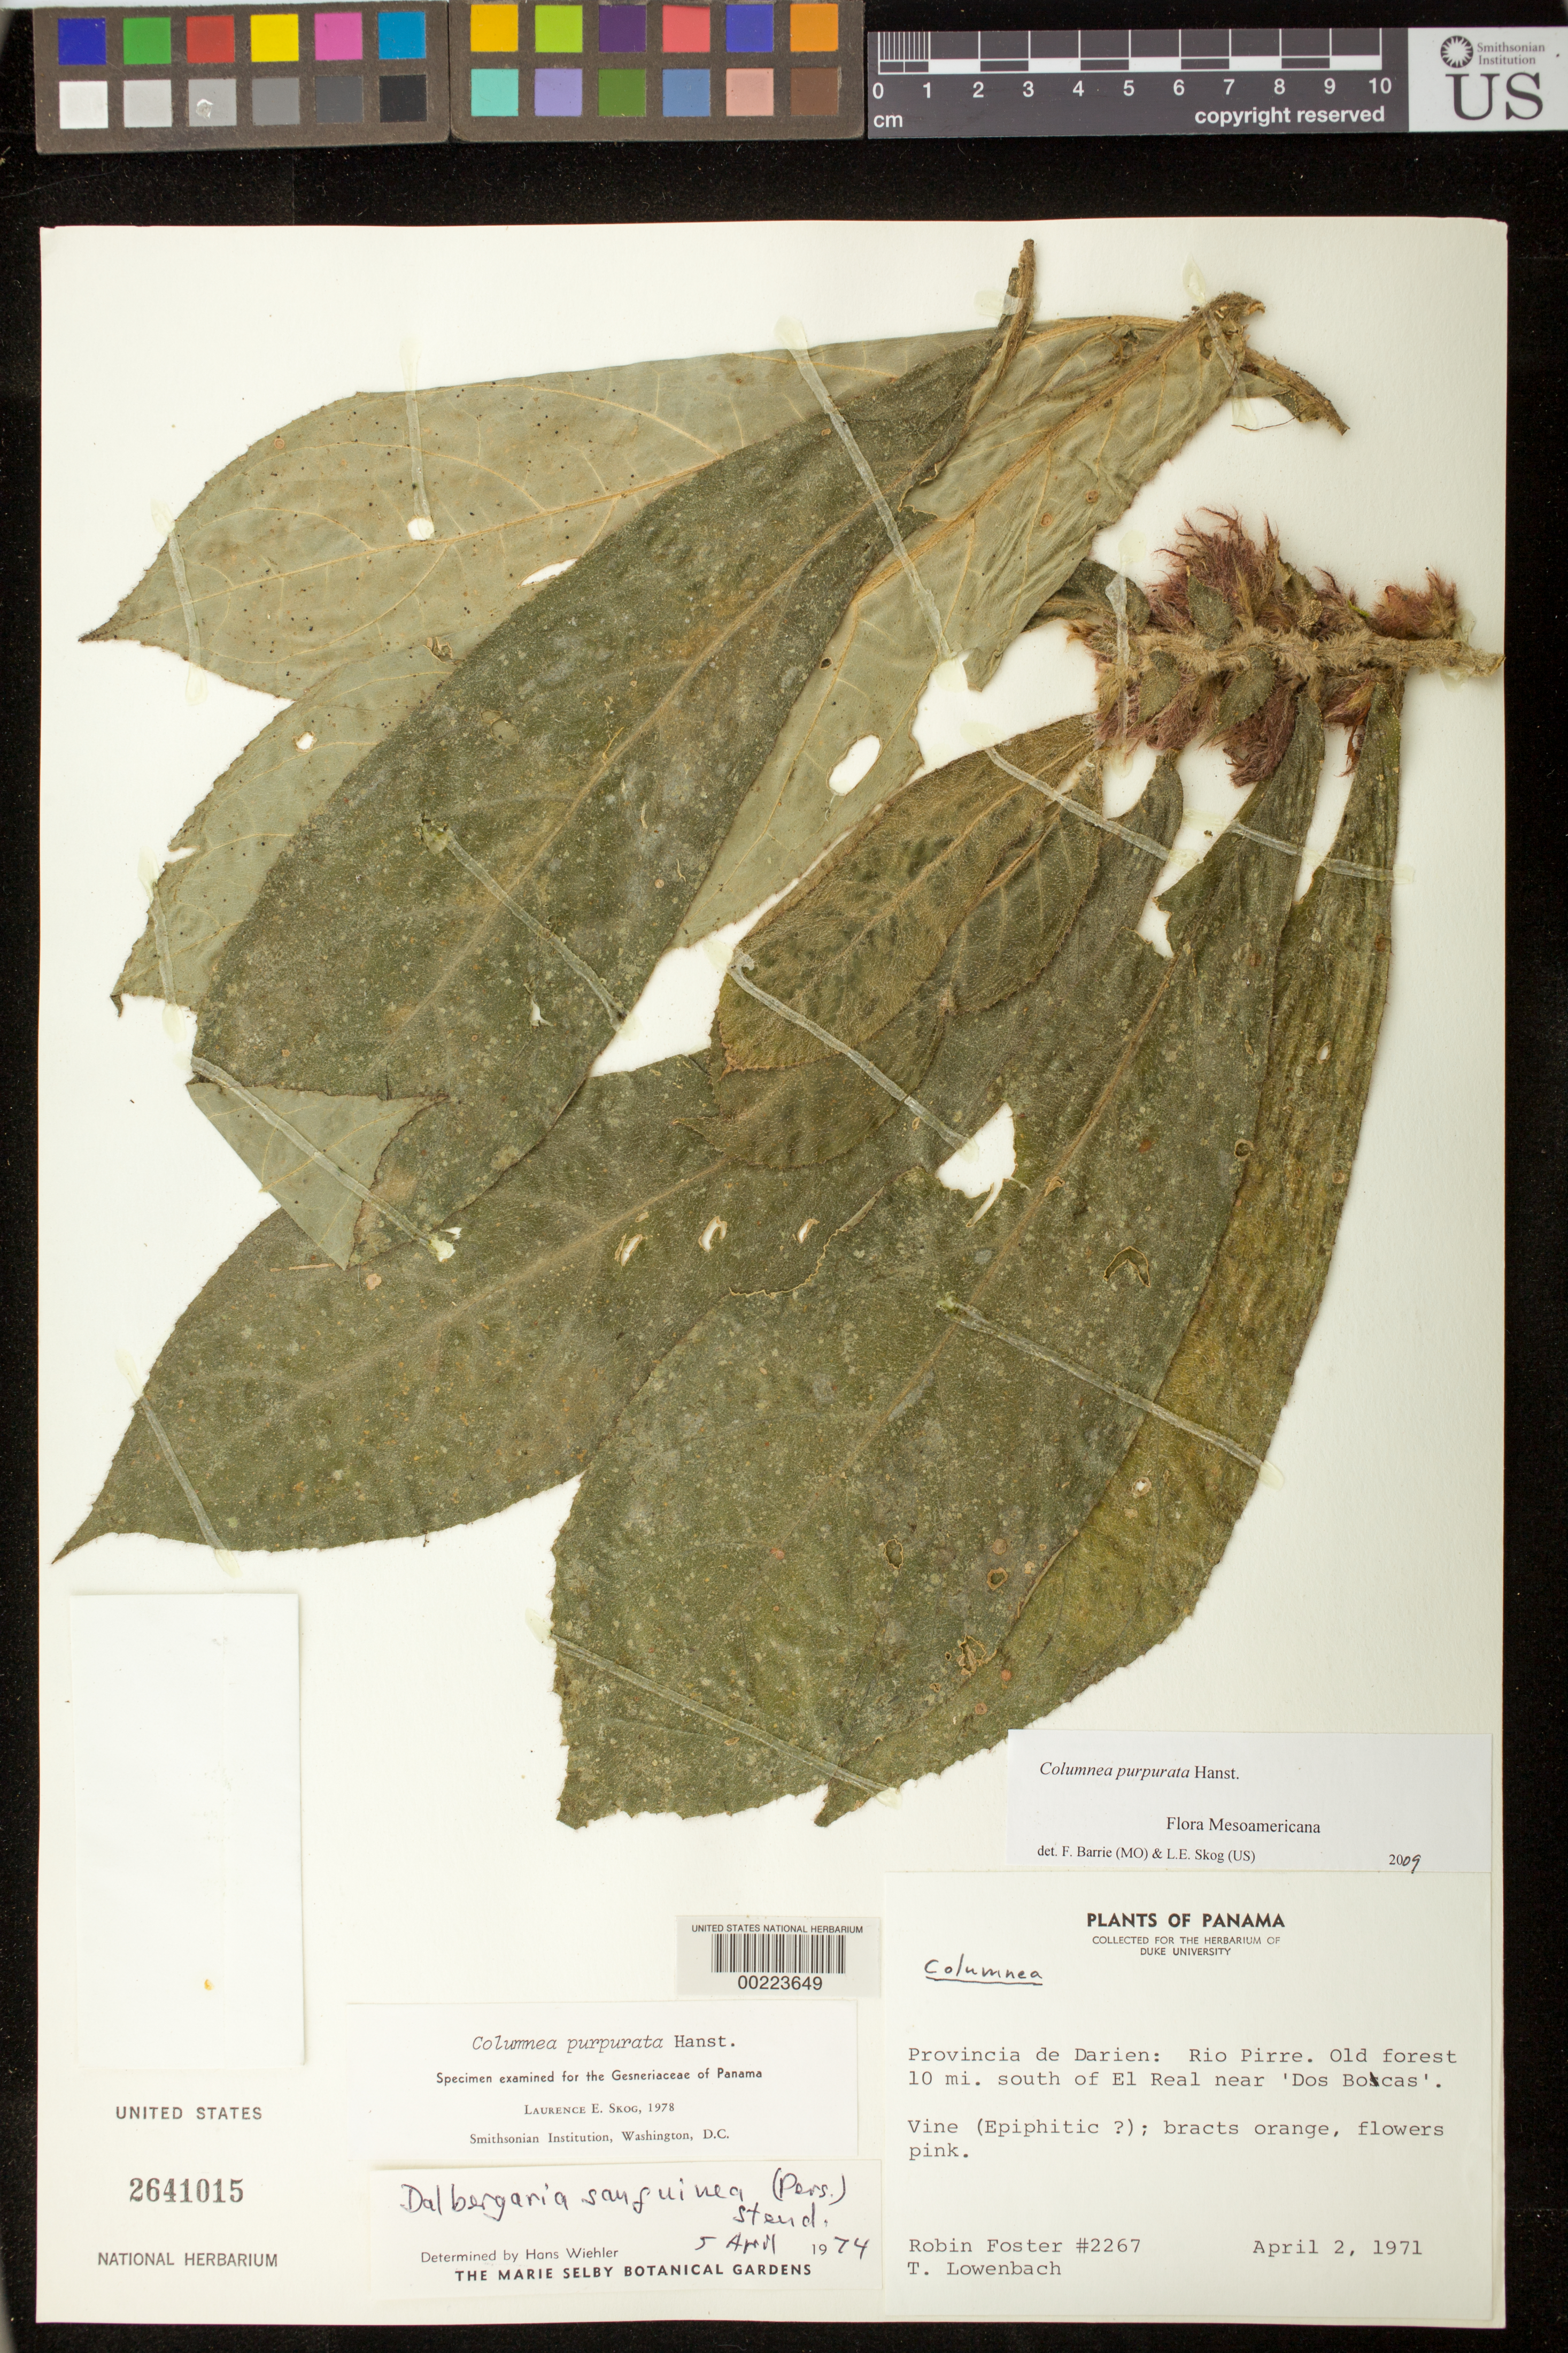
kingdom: Plantae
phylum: Tracheophyta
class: Magnoliopsida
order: Lamiales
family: Gesneriaceae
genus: Columnea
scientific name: Columnea purpurata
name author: Hanst.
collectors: R. Foster & T. Lowenbach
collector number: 2267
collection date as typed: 02 Apr 1971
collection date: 1971-04-02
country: Panama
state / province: Darién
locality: Rio Pirre, 10 mi S of El Real near 'Dos Bocas'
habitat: Old forest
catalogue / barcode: US 2641015